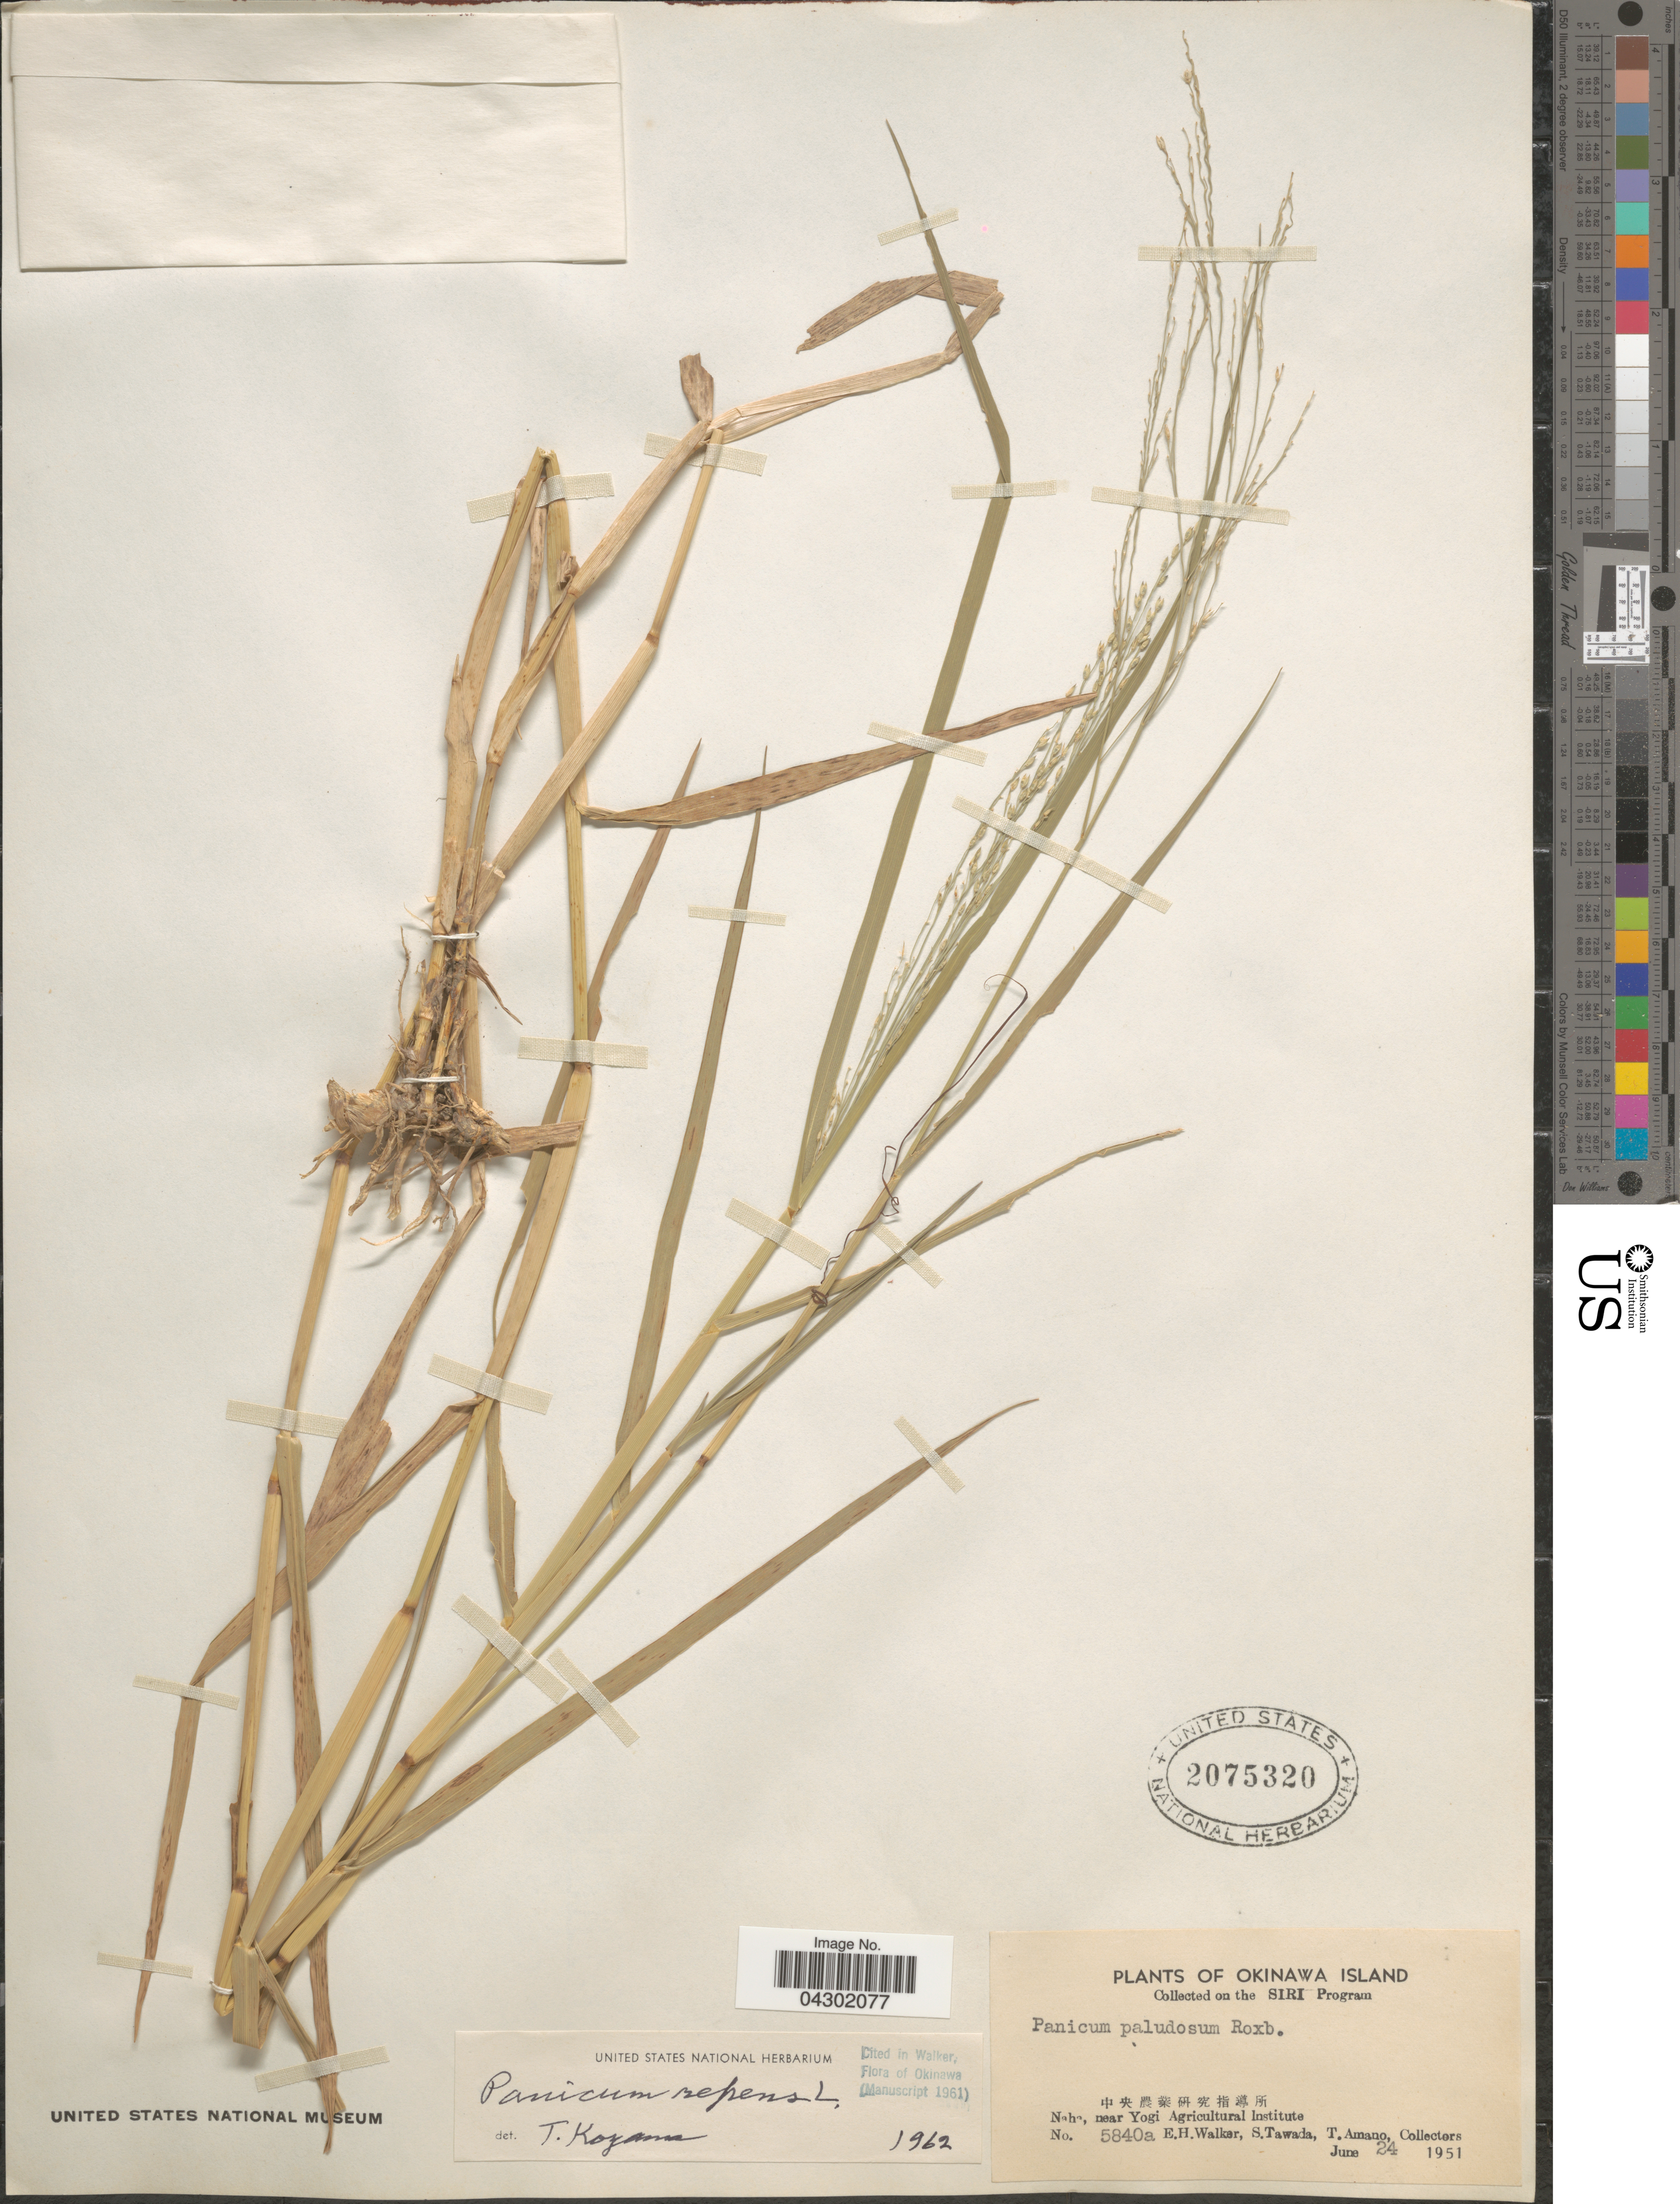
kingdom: Plantae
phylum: Tracheophyta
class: Liliopsida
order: Poales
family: Poaceae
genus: Panicum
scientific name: Panicum repens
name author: L.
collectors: E. H. Walker, S. Tawada & T. Amano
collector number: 5840a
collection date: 1951-06-24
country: Japan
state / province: Okinawa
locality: Okinawa Island. [Foreign script] Naha, near Yogi Agricultural Institute.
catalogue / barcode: US 2075320